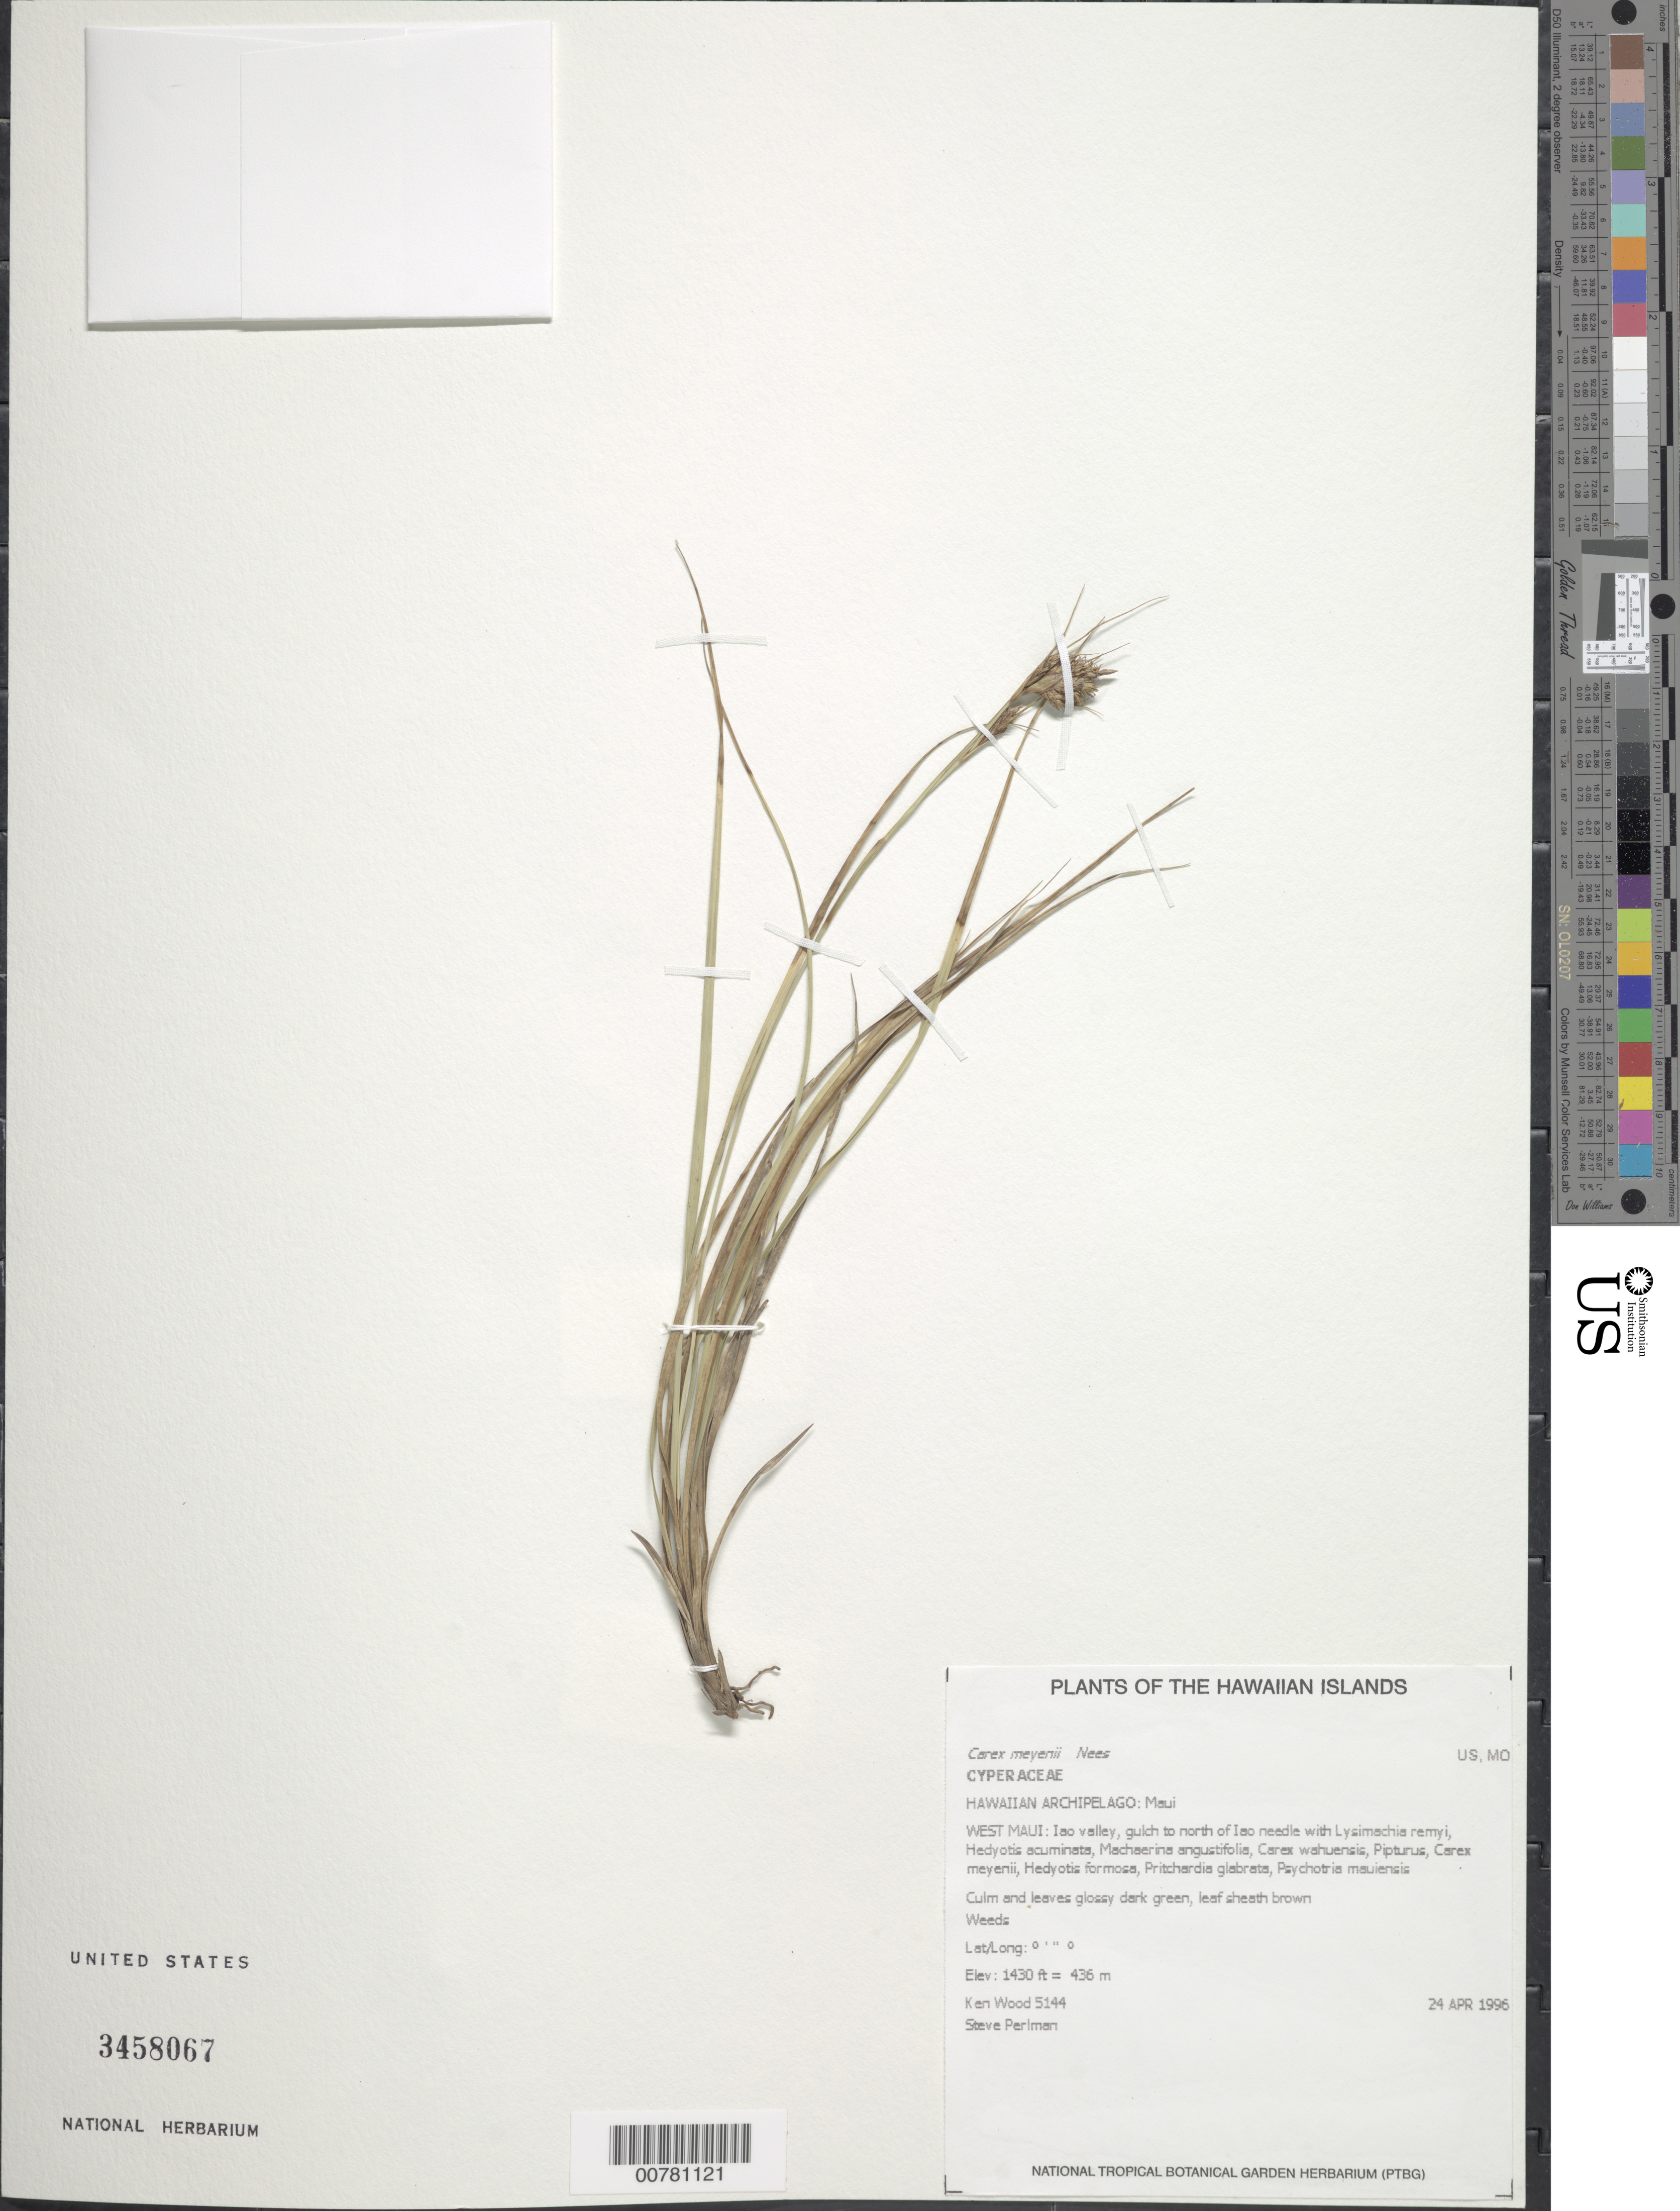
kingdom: Plantae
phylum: Tracheophyta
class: Liliopsida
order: Poales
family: Cyperaceae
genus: Carex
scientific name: Carex meyenii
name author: Nees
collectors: K. R. Wood & S. P. Perlman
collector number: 5144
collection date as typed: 24 Apr 1996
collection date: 1996-04-24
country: United States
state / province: Hawaii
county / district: Maui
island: Maui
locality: West Maui, Iao valley, gulch north of Iao needle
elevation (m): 436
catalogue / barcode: US 3458067